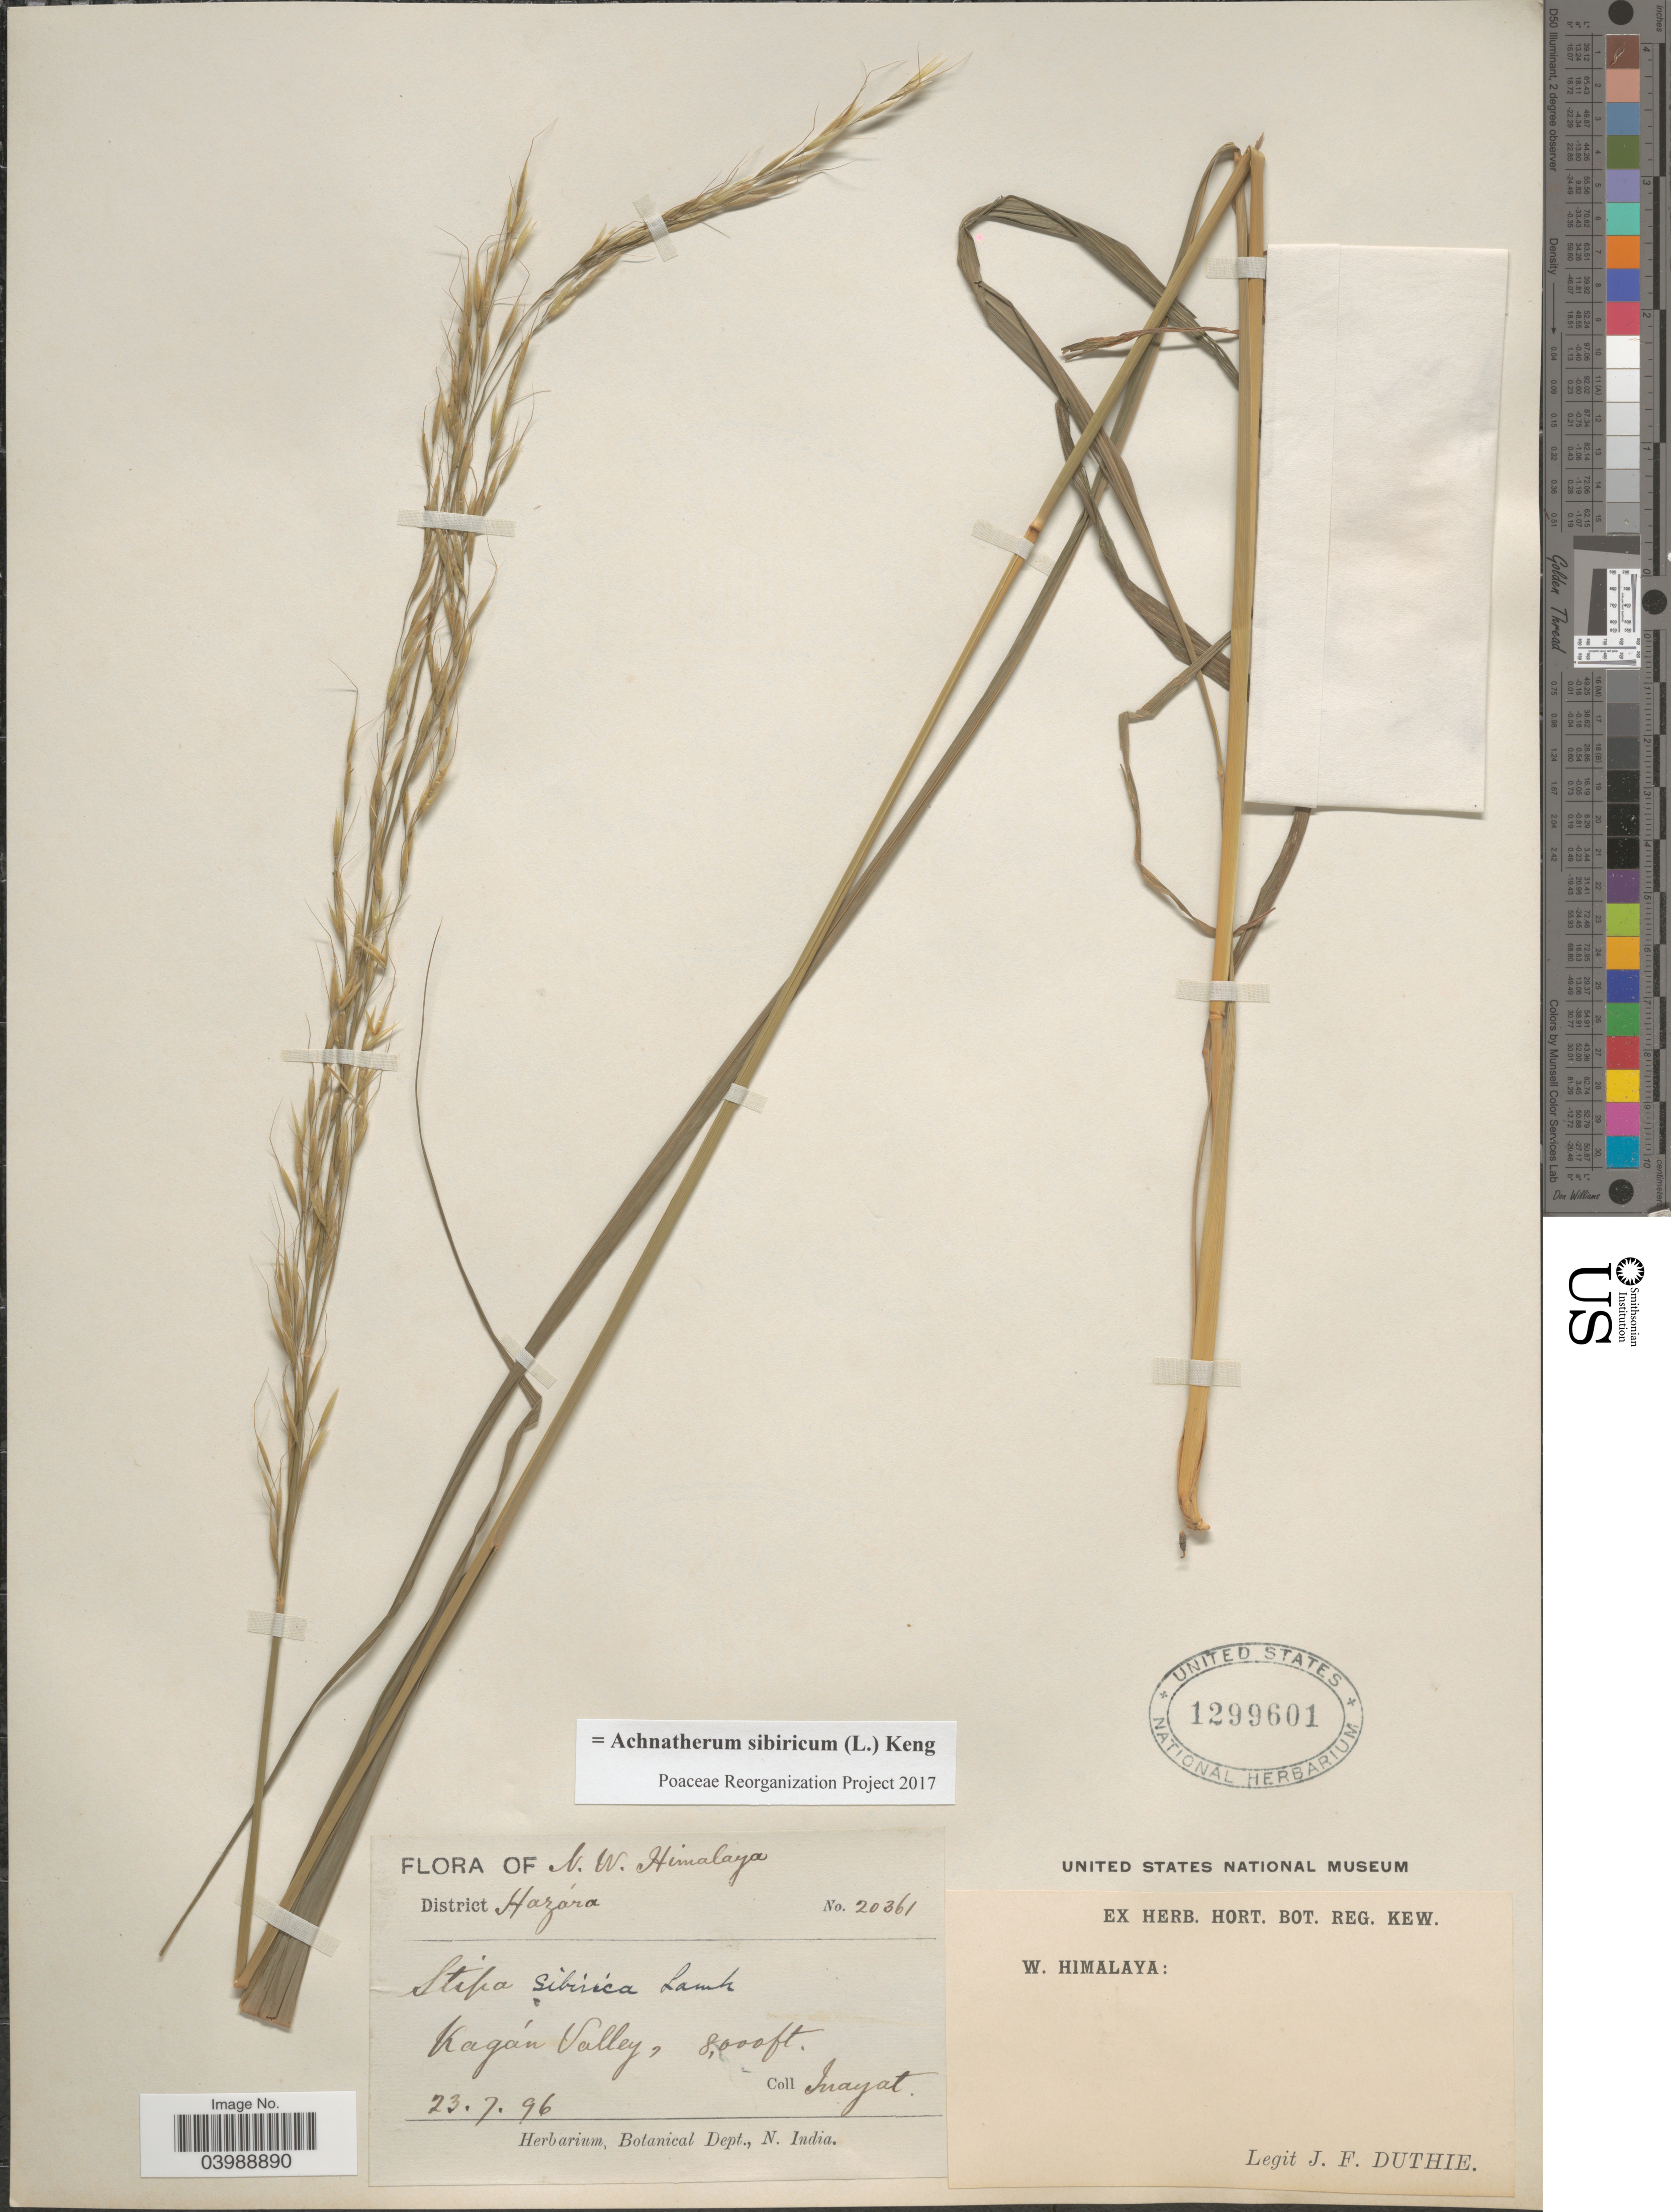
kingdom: Plantae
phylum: Tracheophyta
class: Liliopsida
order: Poales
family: Poaceae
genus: Achnatherum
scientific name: Achnatherum sibiricum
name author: (L.) Keng ex Tzvelev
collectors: -. Inayat & J. F. Duthie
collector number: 20361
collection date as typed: Transcribed d/m/y: 23/7/96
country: Pakistan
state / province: Khyber Pakhtunkhwa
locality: N.W. Himalaya. W. Himalaya. District Hazára. Kagán Valley.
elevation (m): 2438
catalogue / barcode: US 1299601